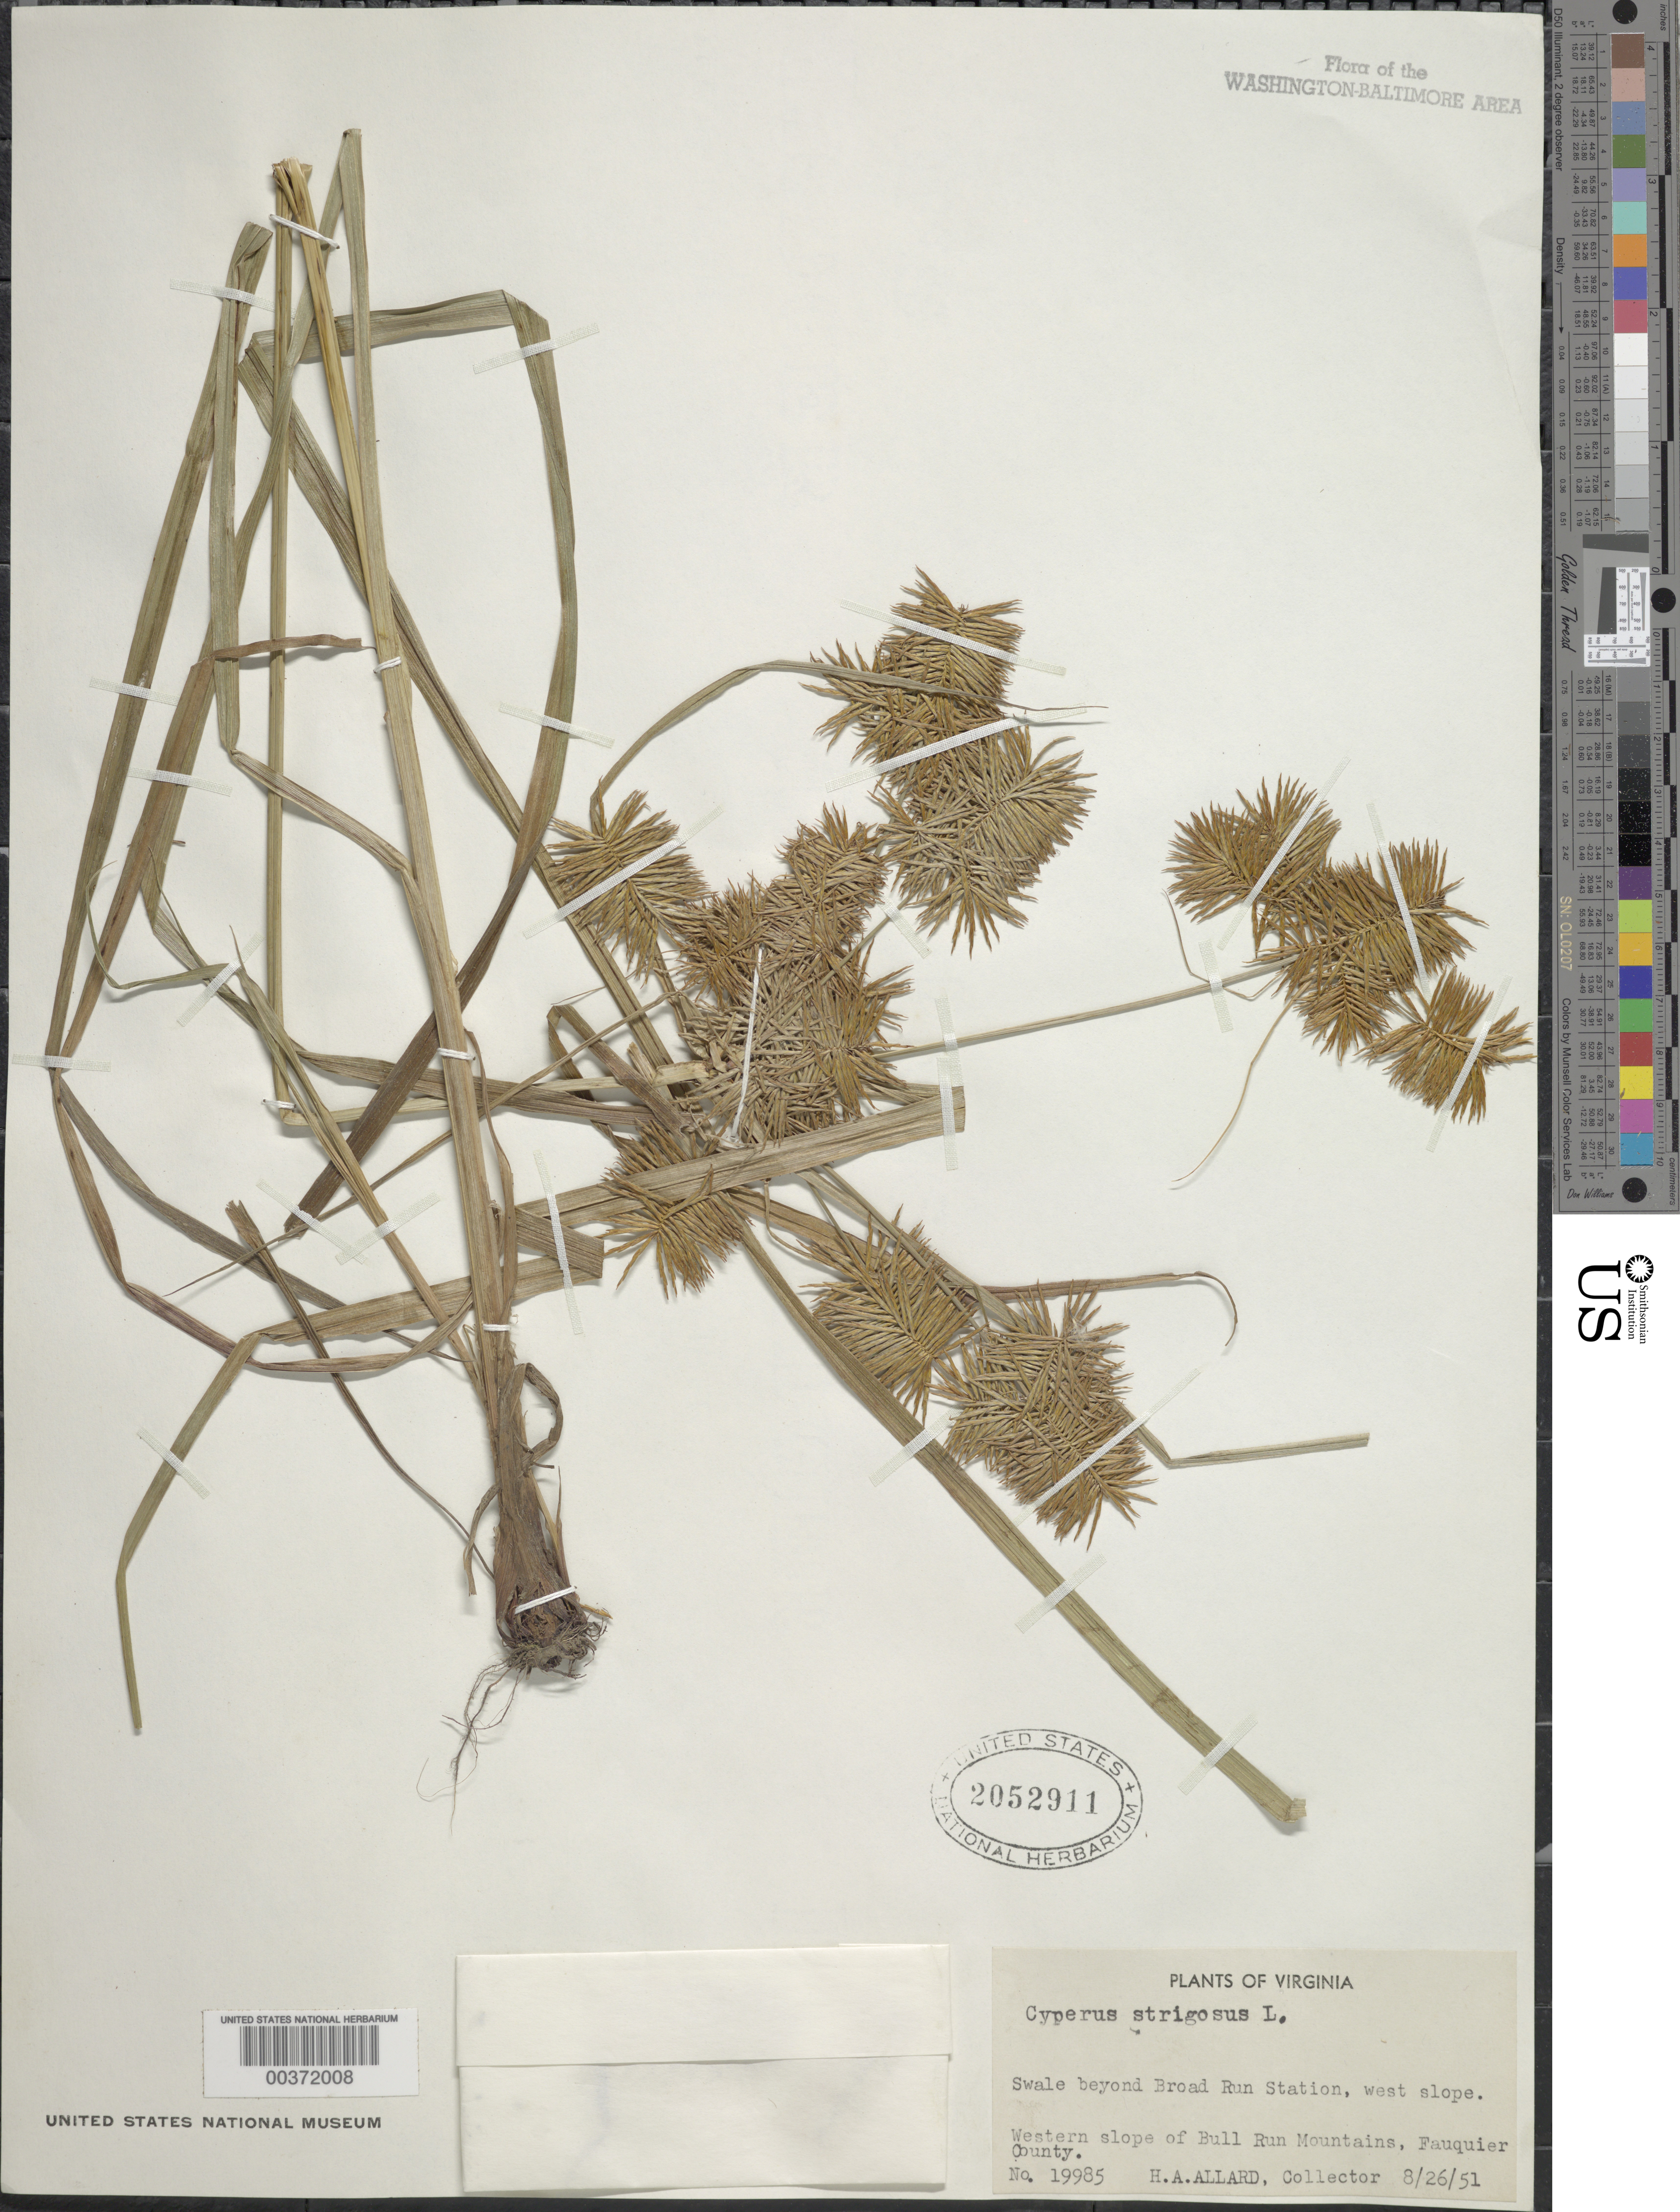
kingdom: Plantae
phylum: Tracheophyta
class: Liliopsida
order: Poales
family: Cyperaceae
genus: Cyperus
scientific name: Cyperus strigosus L.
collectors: H. A. Allard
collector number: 19985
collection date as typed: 26 Aug 1951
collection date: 1951-08-26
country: United States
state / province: Virginia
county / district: Fauquier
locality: Broad Run Station vicinity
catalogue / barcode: US 2052911